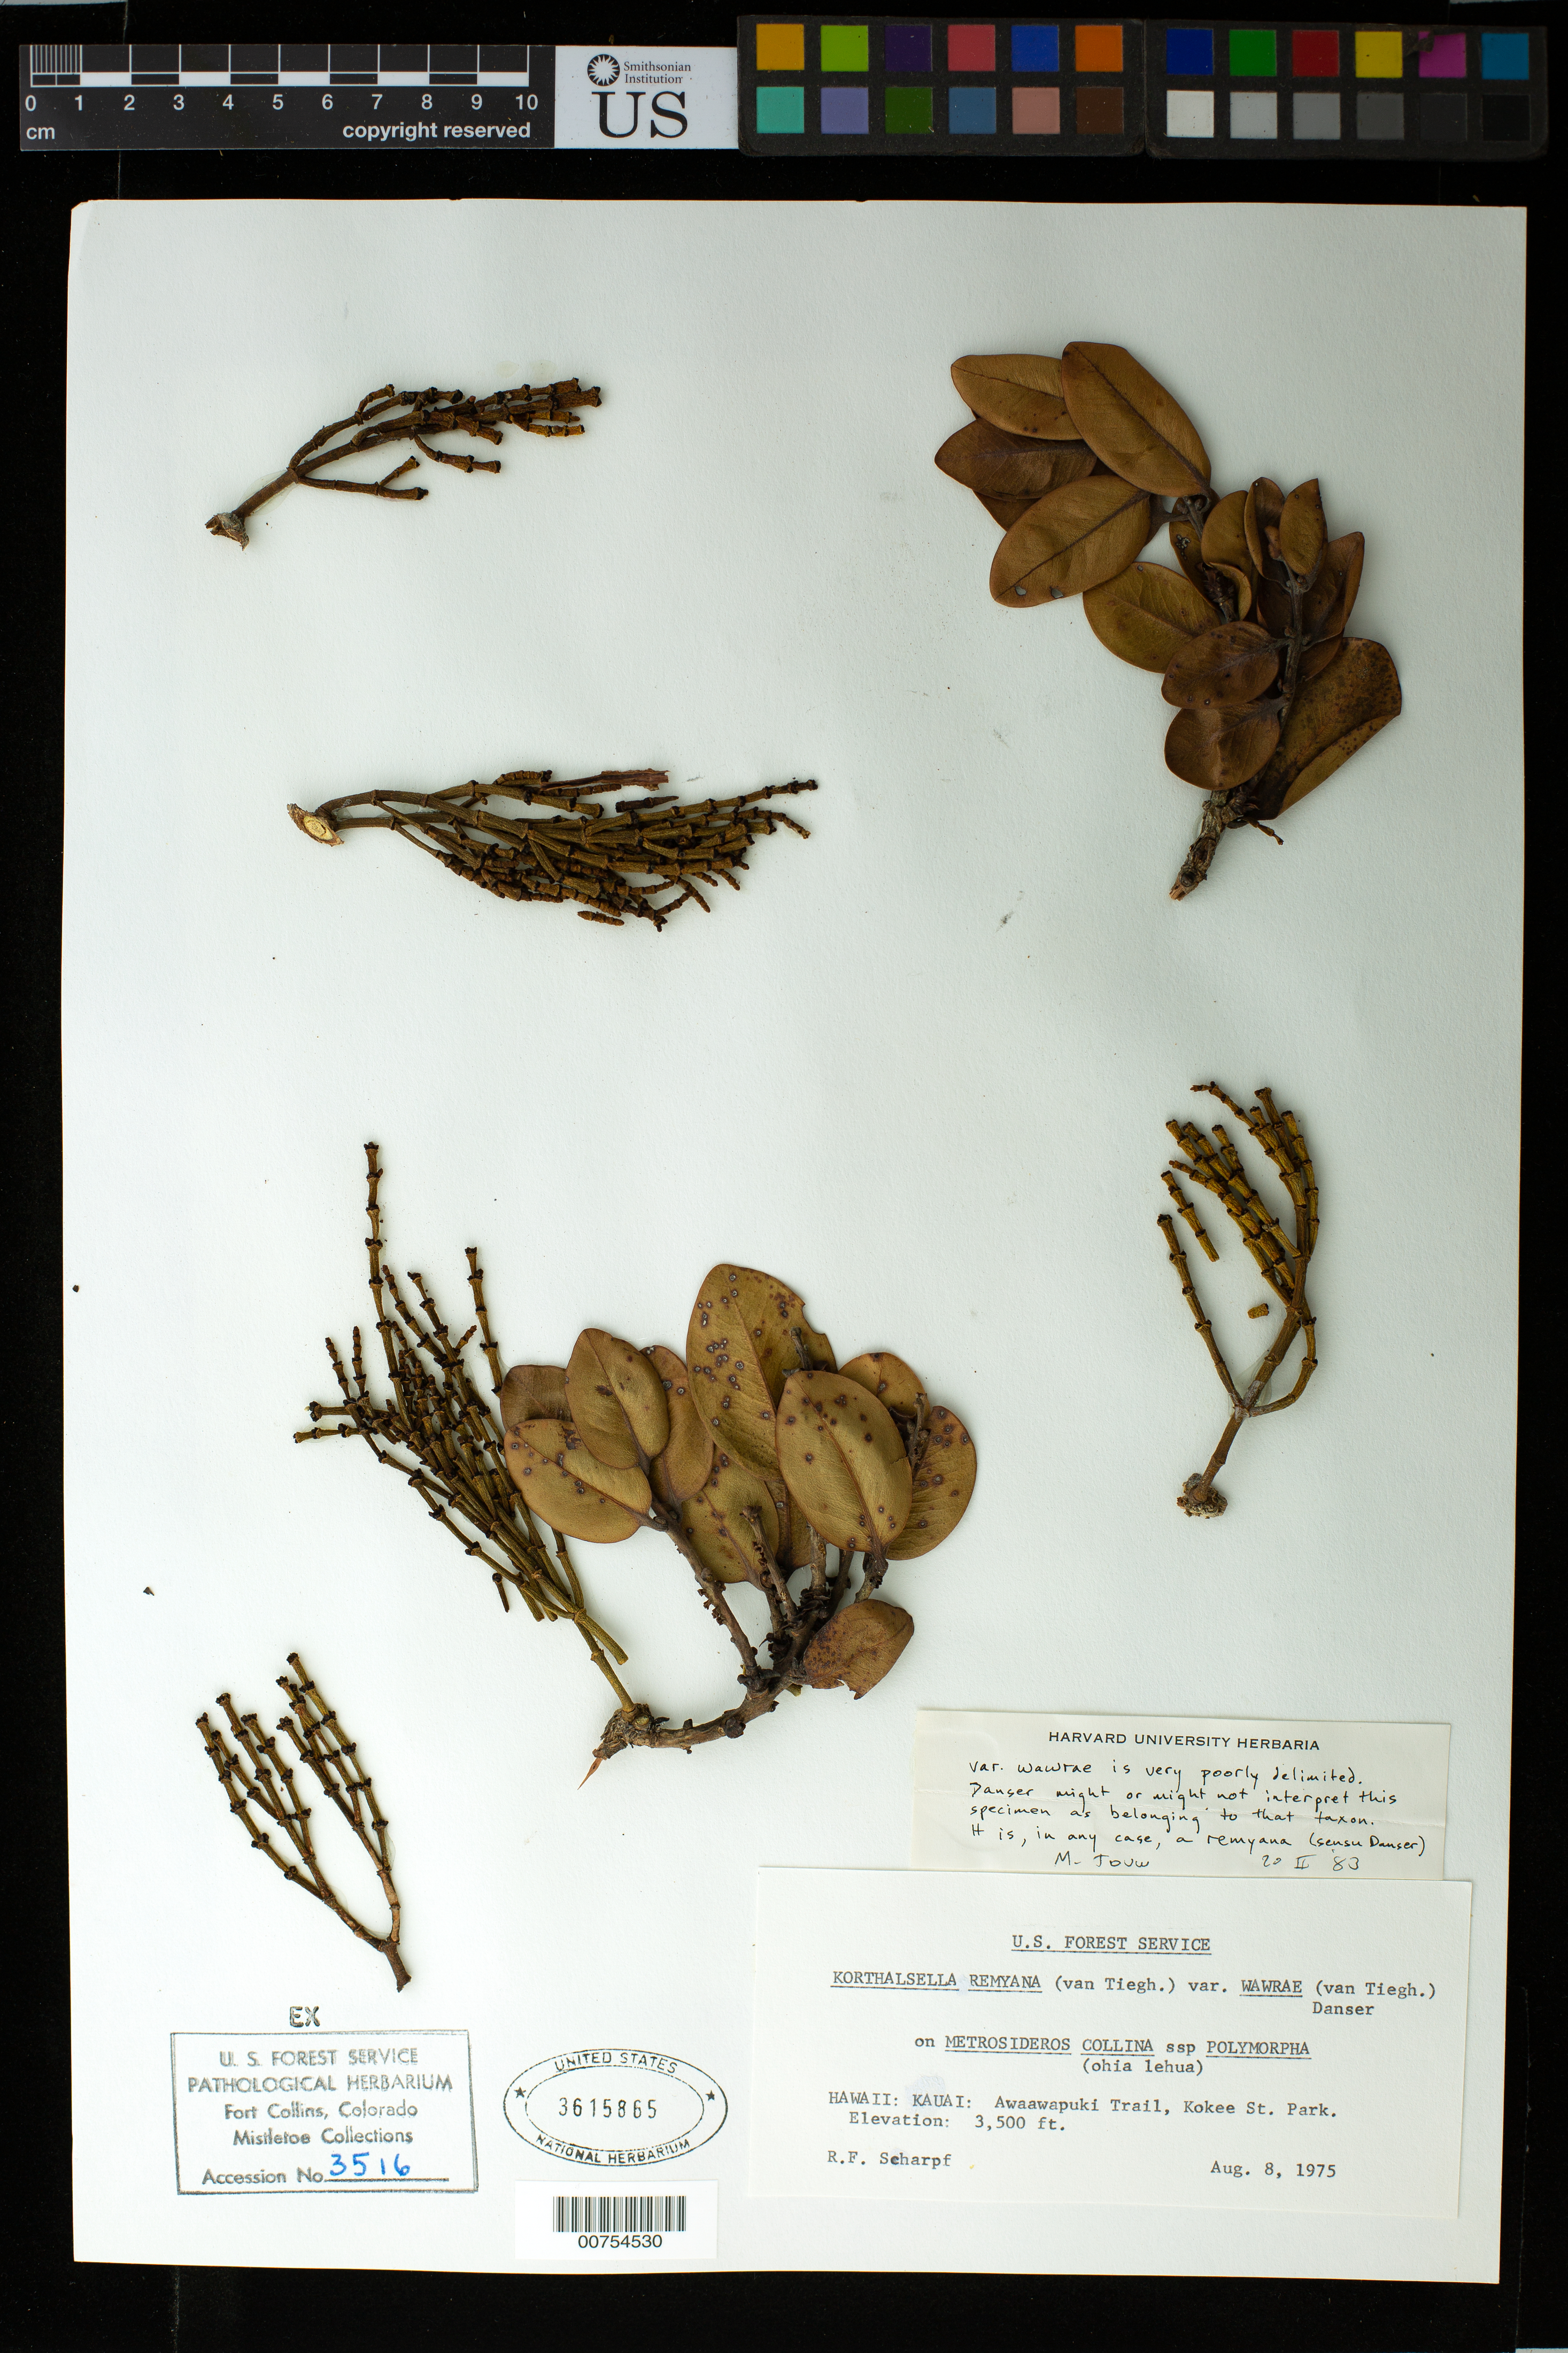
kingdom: Plantae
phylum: Tracheophyta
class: Magnoliopsida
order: Santalales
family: Viscaceae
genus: Korthalsella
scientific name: Korthalsella remyana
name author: Tiegh.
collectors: R. F. Scharpf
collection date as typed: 8 Aug 1975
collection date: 1975-08-08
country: United States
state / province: Hawaii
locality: Kauia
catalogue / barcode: US 3615865